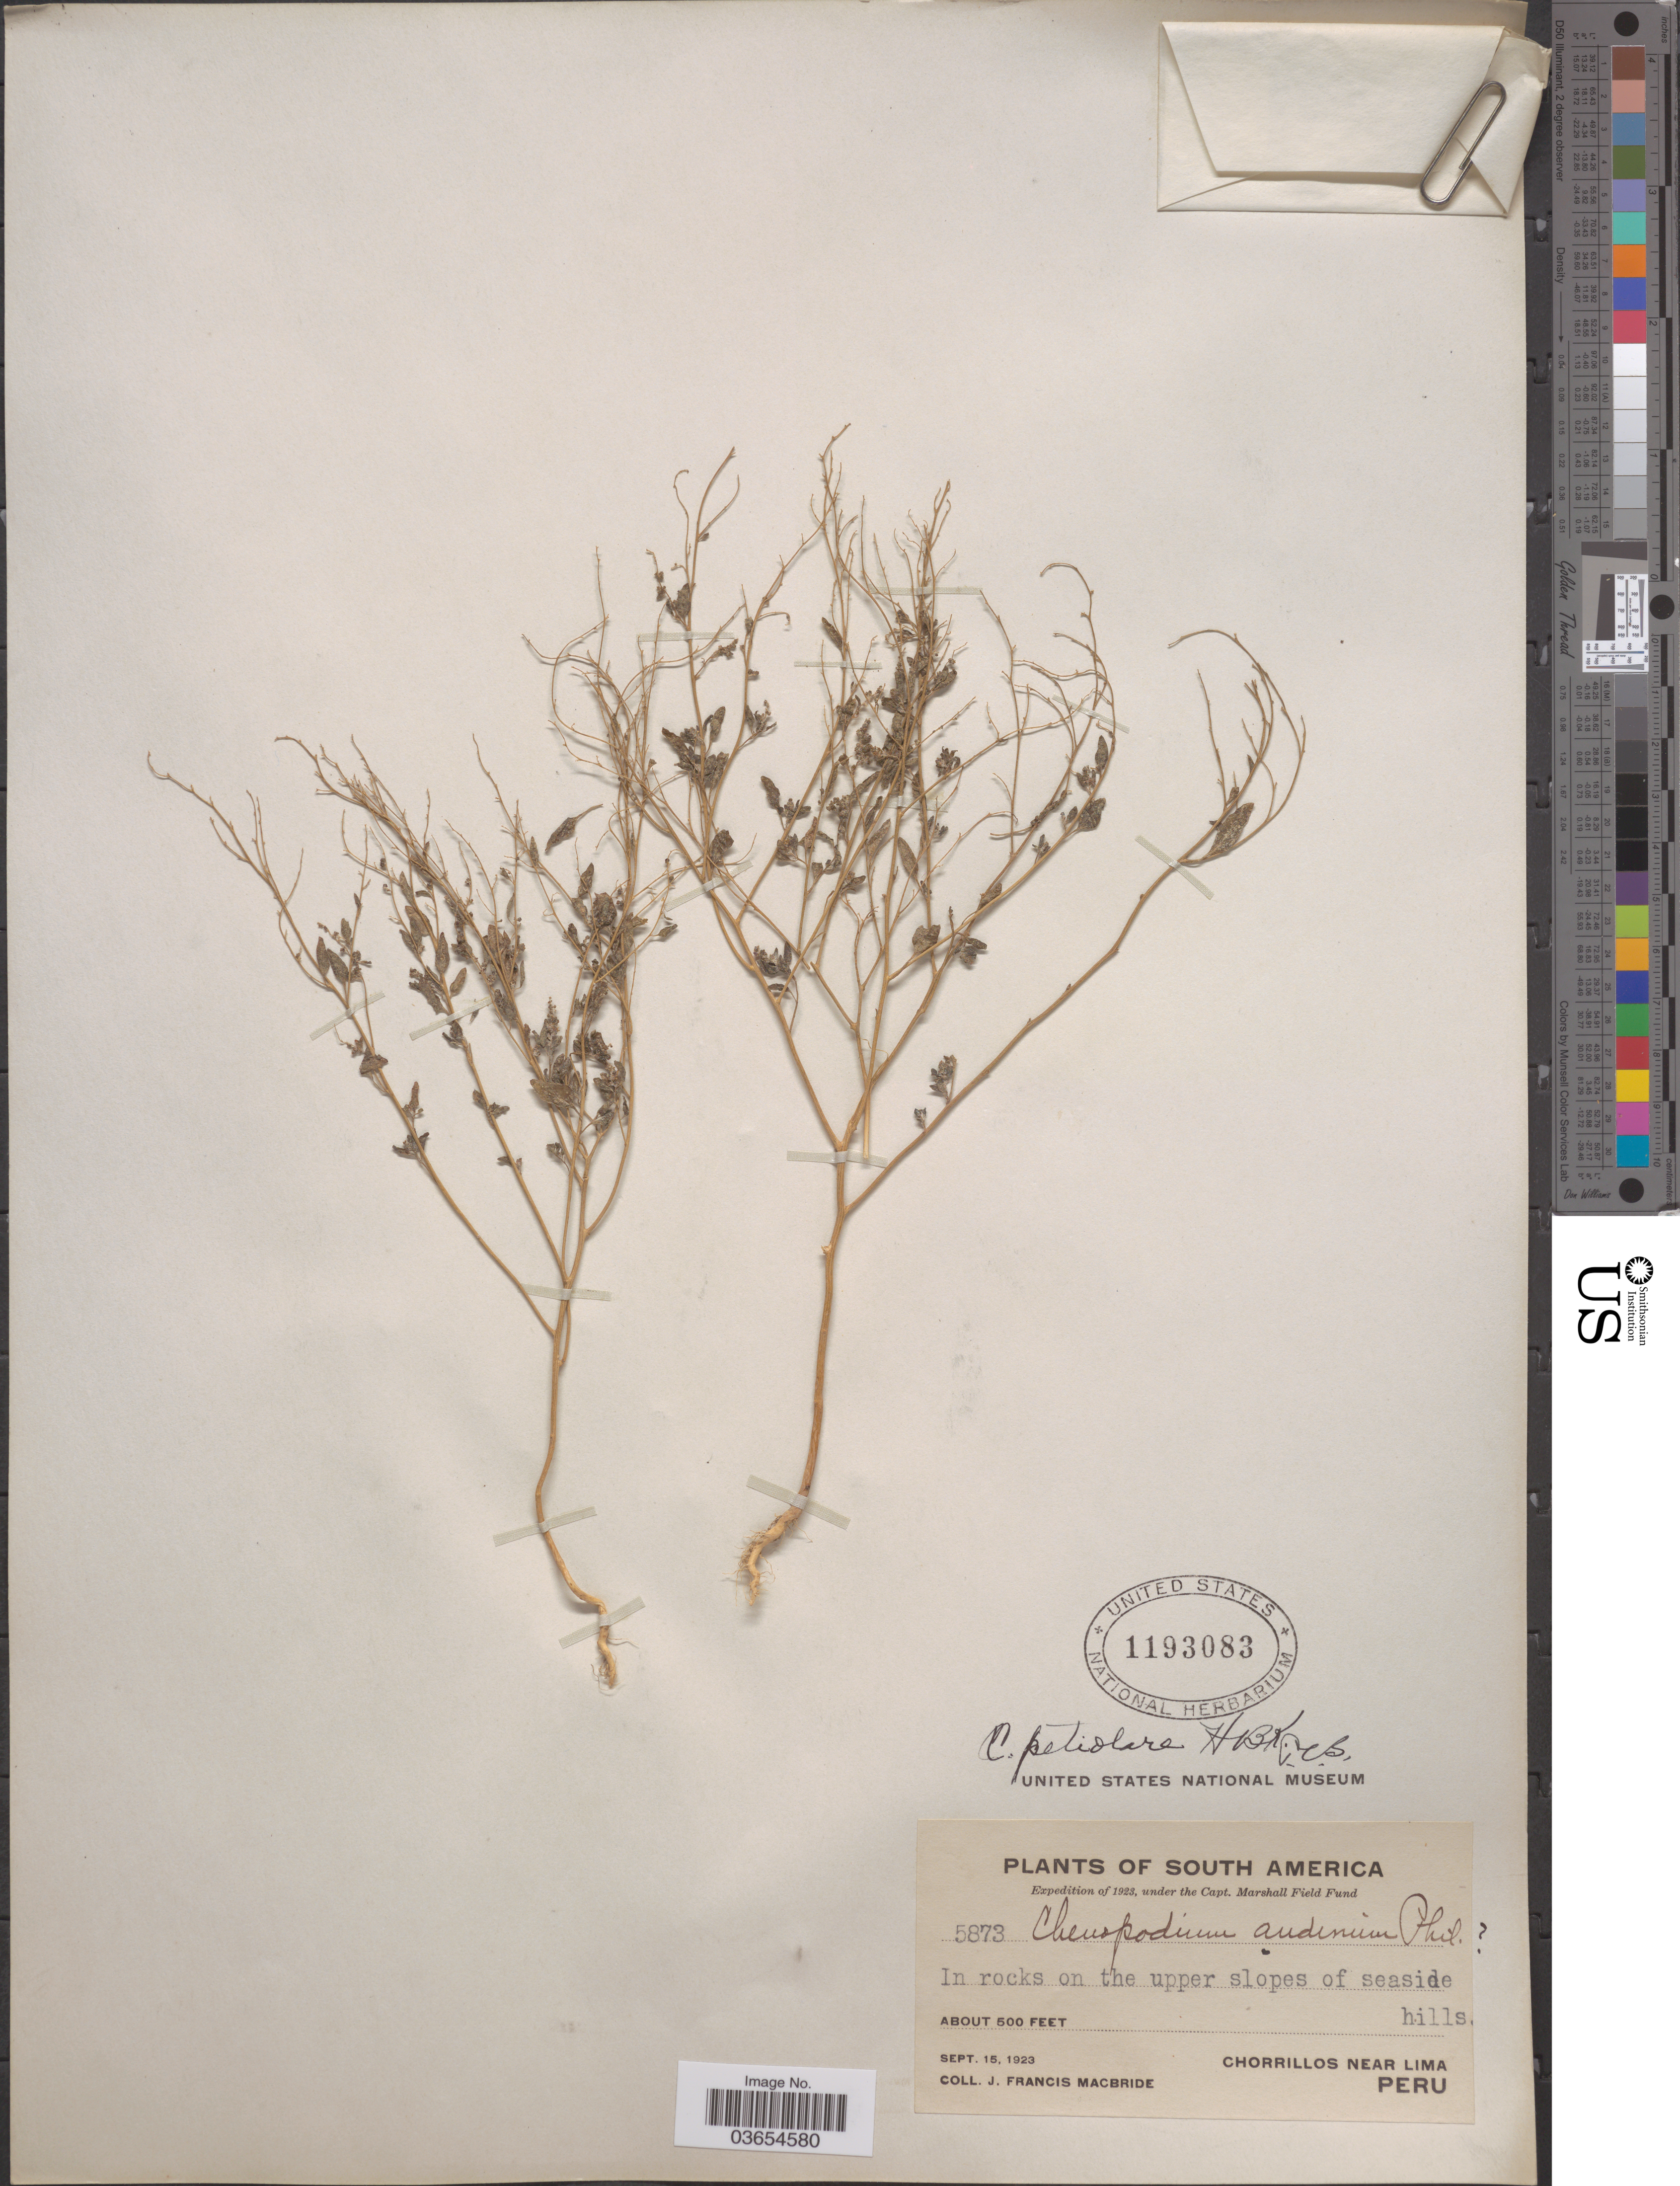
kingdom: Plantae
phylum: Tracheophyta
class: Magnoliopsida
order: Caryophyllales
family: Amaranthaceae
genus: Chenopodium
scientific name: Chenopodium petiolare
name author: Kunth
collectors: J. F. Macbride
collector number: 5873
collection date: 1923-09-15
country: Peru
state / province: Lima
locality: Chorrillos near Lima.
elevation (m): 152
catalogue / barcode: US 1193083